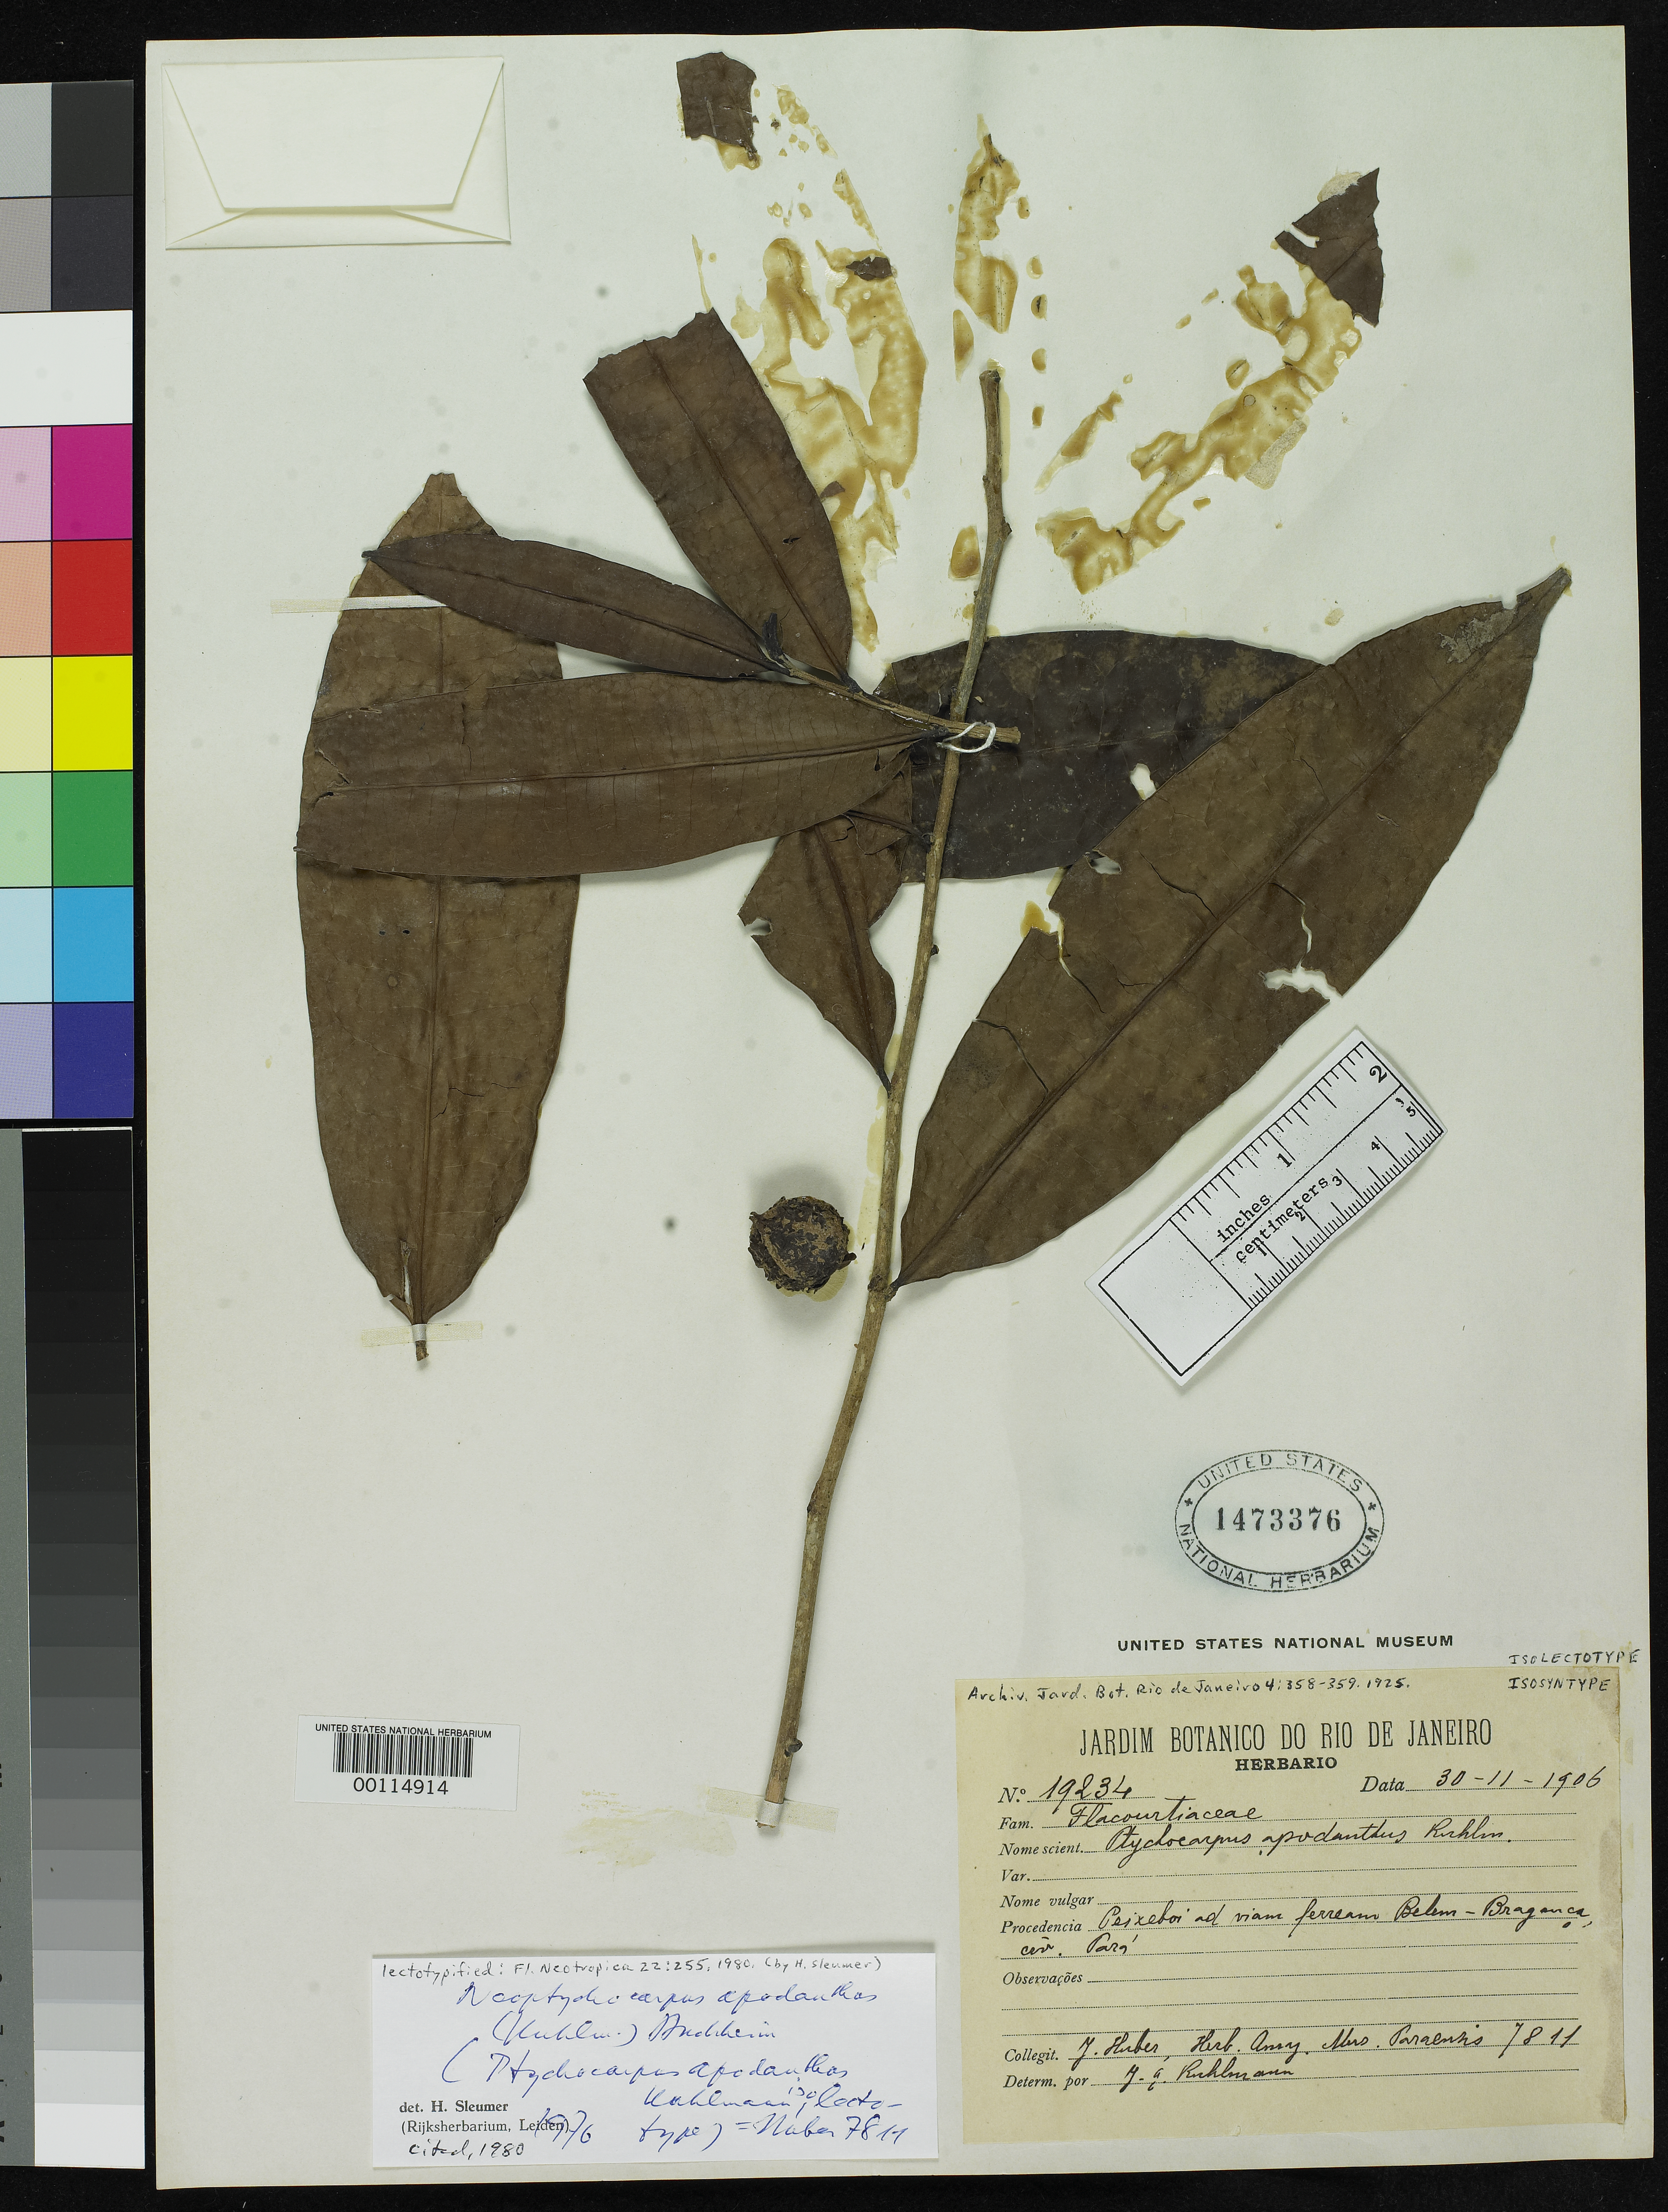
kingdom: Plantae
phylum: Tracheophyta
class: Magnoliopsida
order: Malpighiales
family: Salicaceae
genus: Ptychocarpus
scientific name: Ptychocarpus apodanthus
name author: Kuhlm.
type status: Isolectotype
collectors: J. Huber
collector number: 7811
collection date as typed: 30 Nov 1906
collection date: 1906-11-30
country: Brazil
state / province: Pará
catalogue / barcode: US 1473376